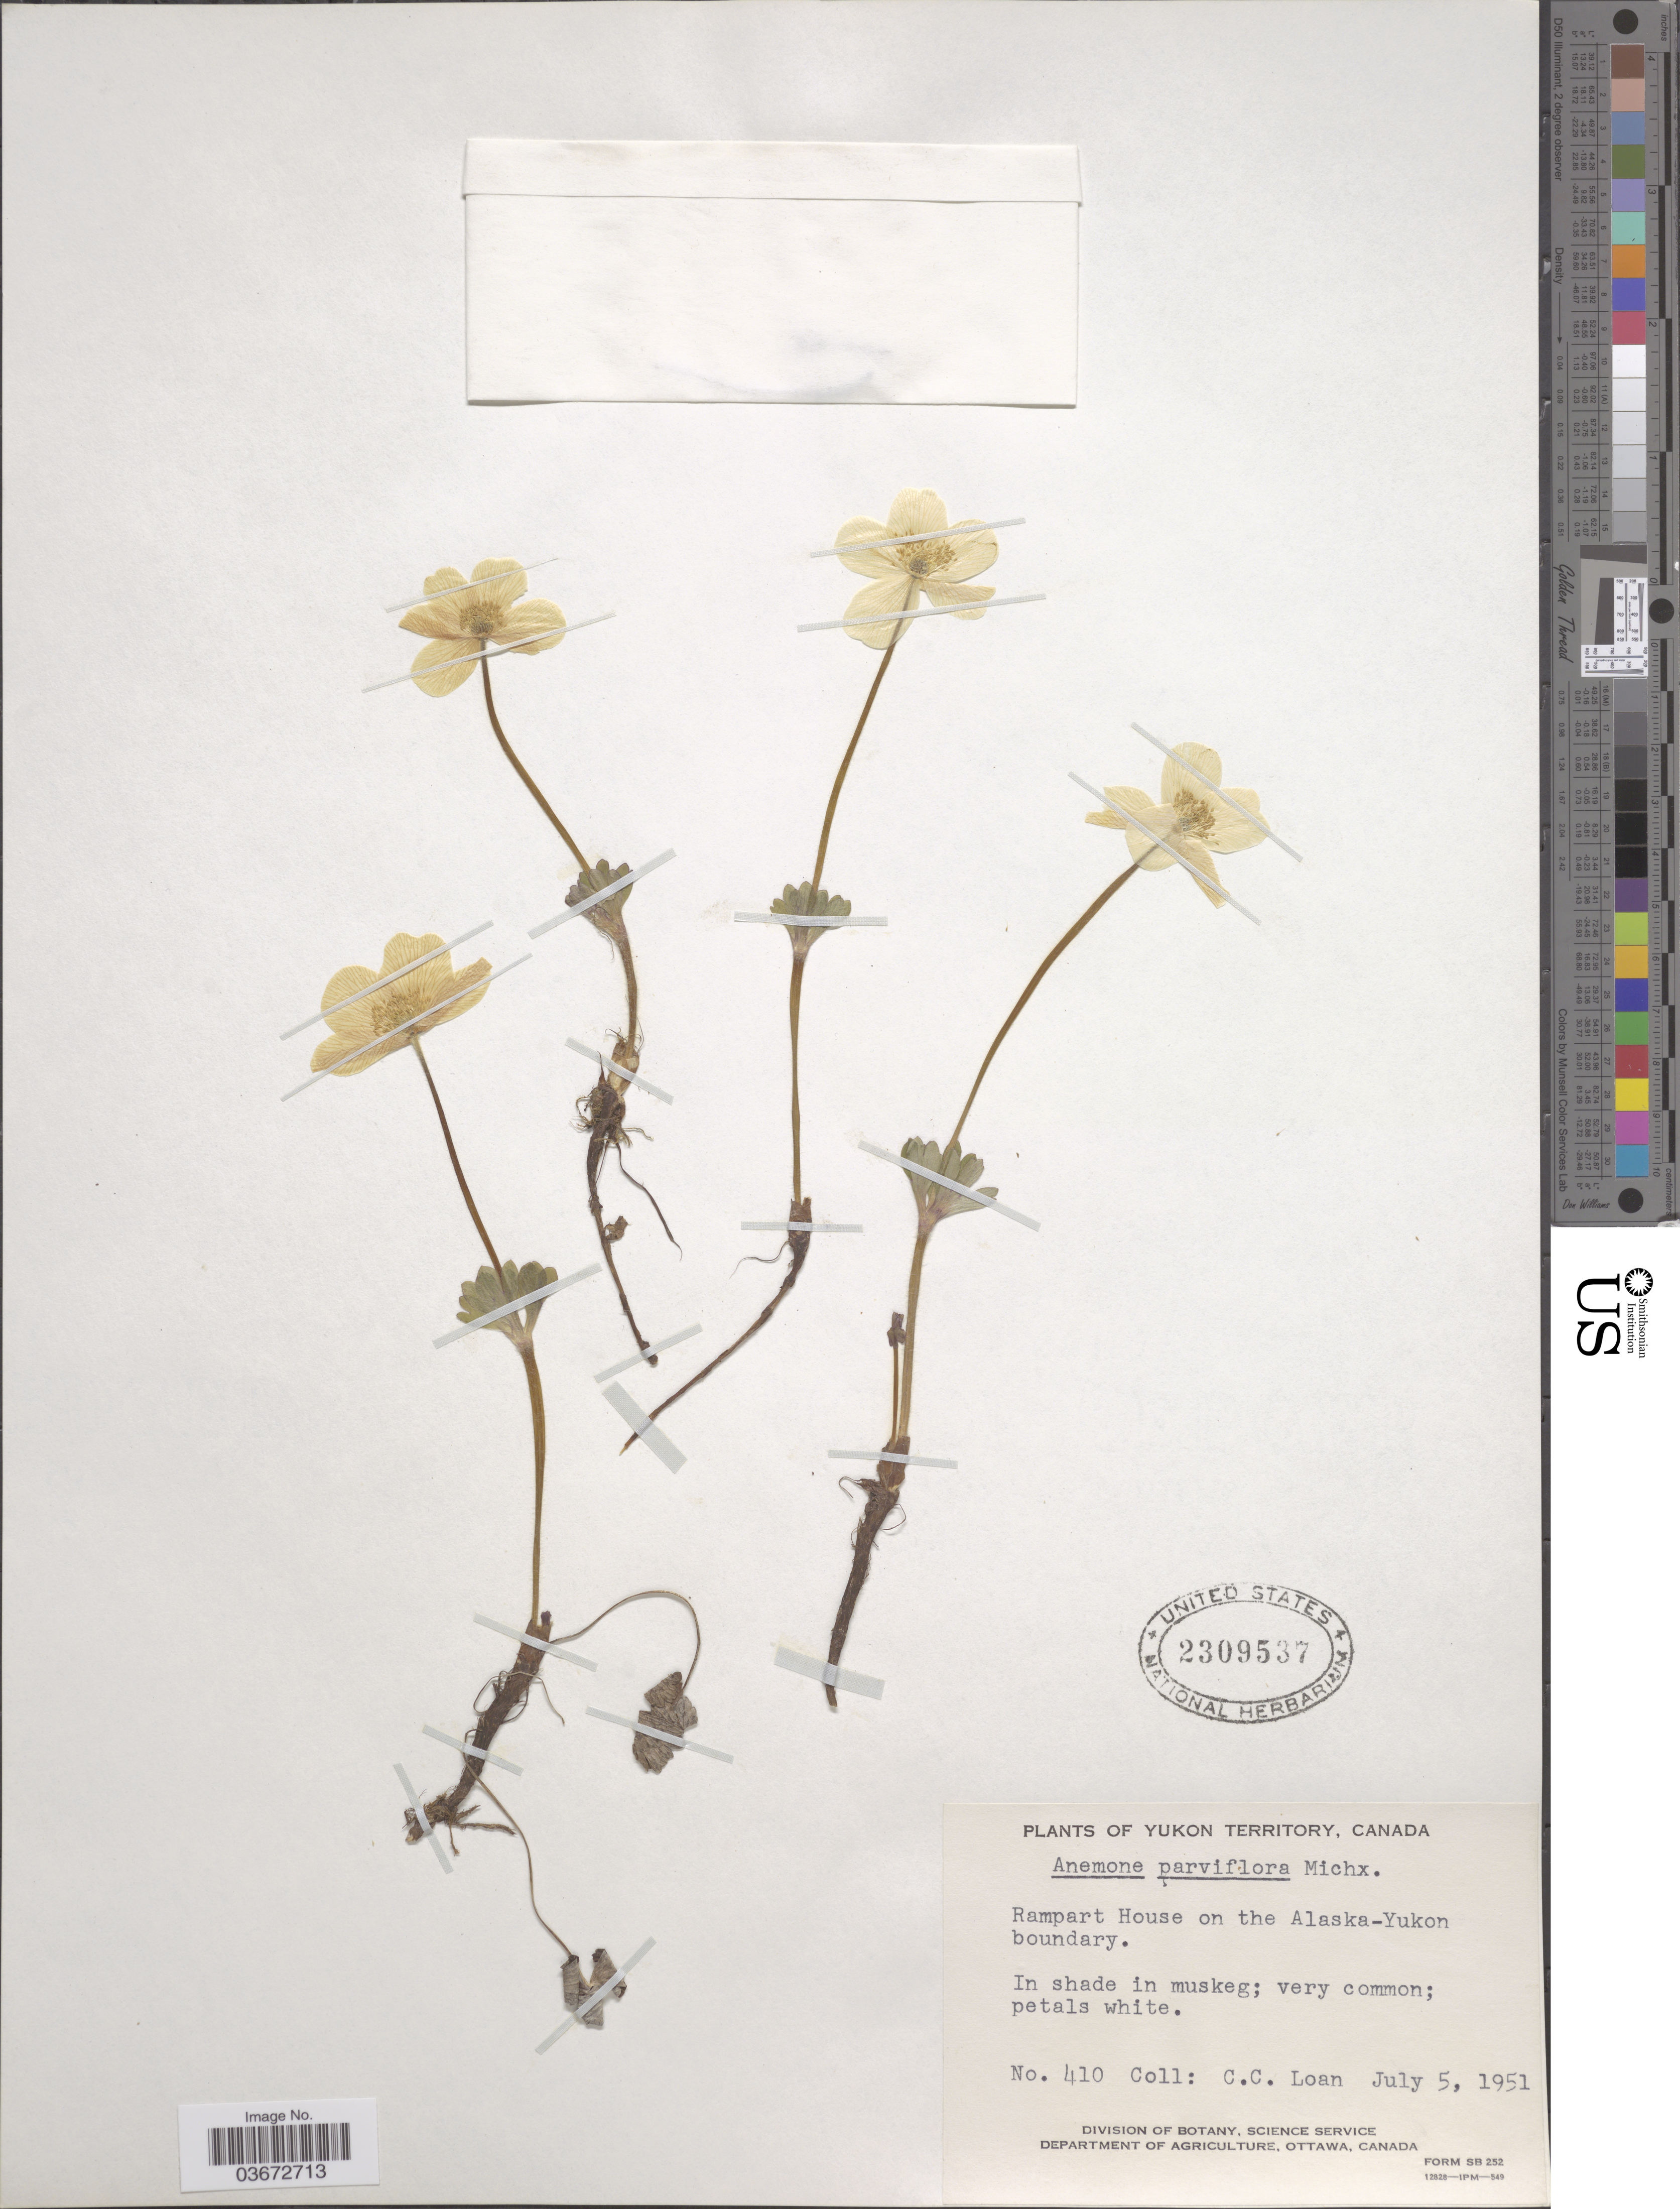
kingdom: Plantae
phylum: Tracheophyta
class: Magnoliopsida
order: Ranunculales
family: Ranunculaceae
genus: Anemone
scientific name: Anemone parviflora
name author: Michx.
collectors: C. Loan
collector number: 410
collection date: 1951-07-05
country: Canada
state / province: Yukon Territory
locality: Rampart House on the Alaska-Yukon boundary.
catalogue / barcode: US 2309537